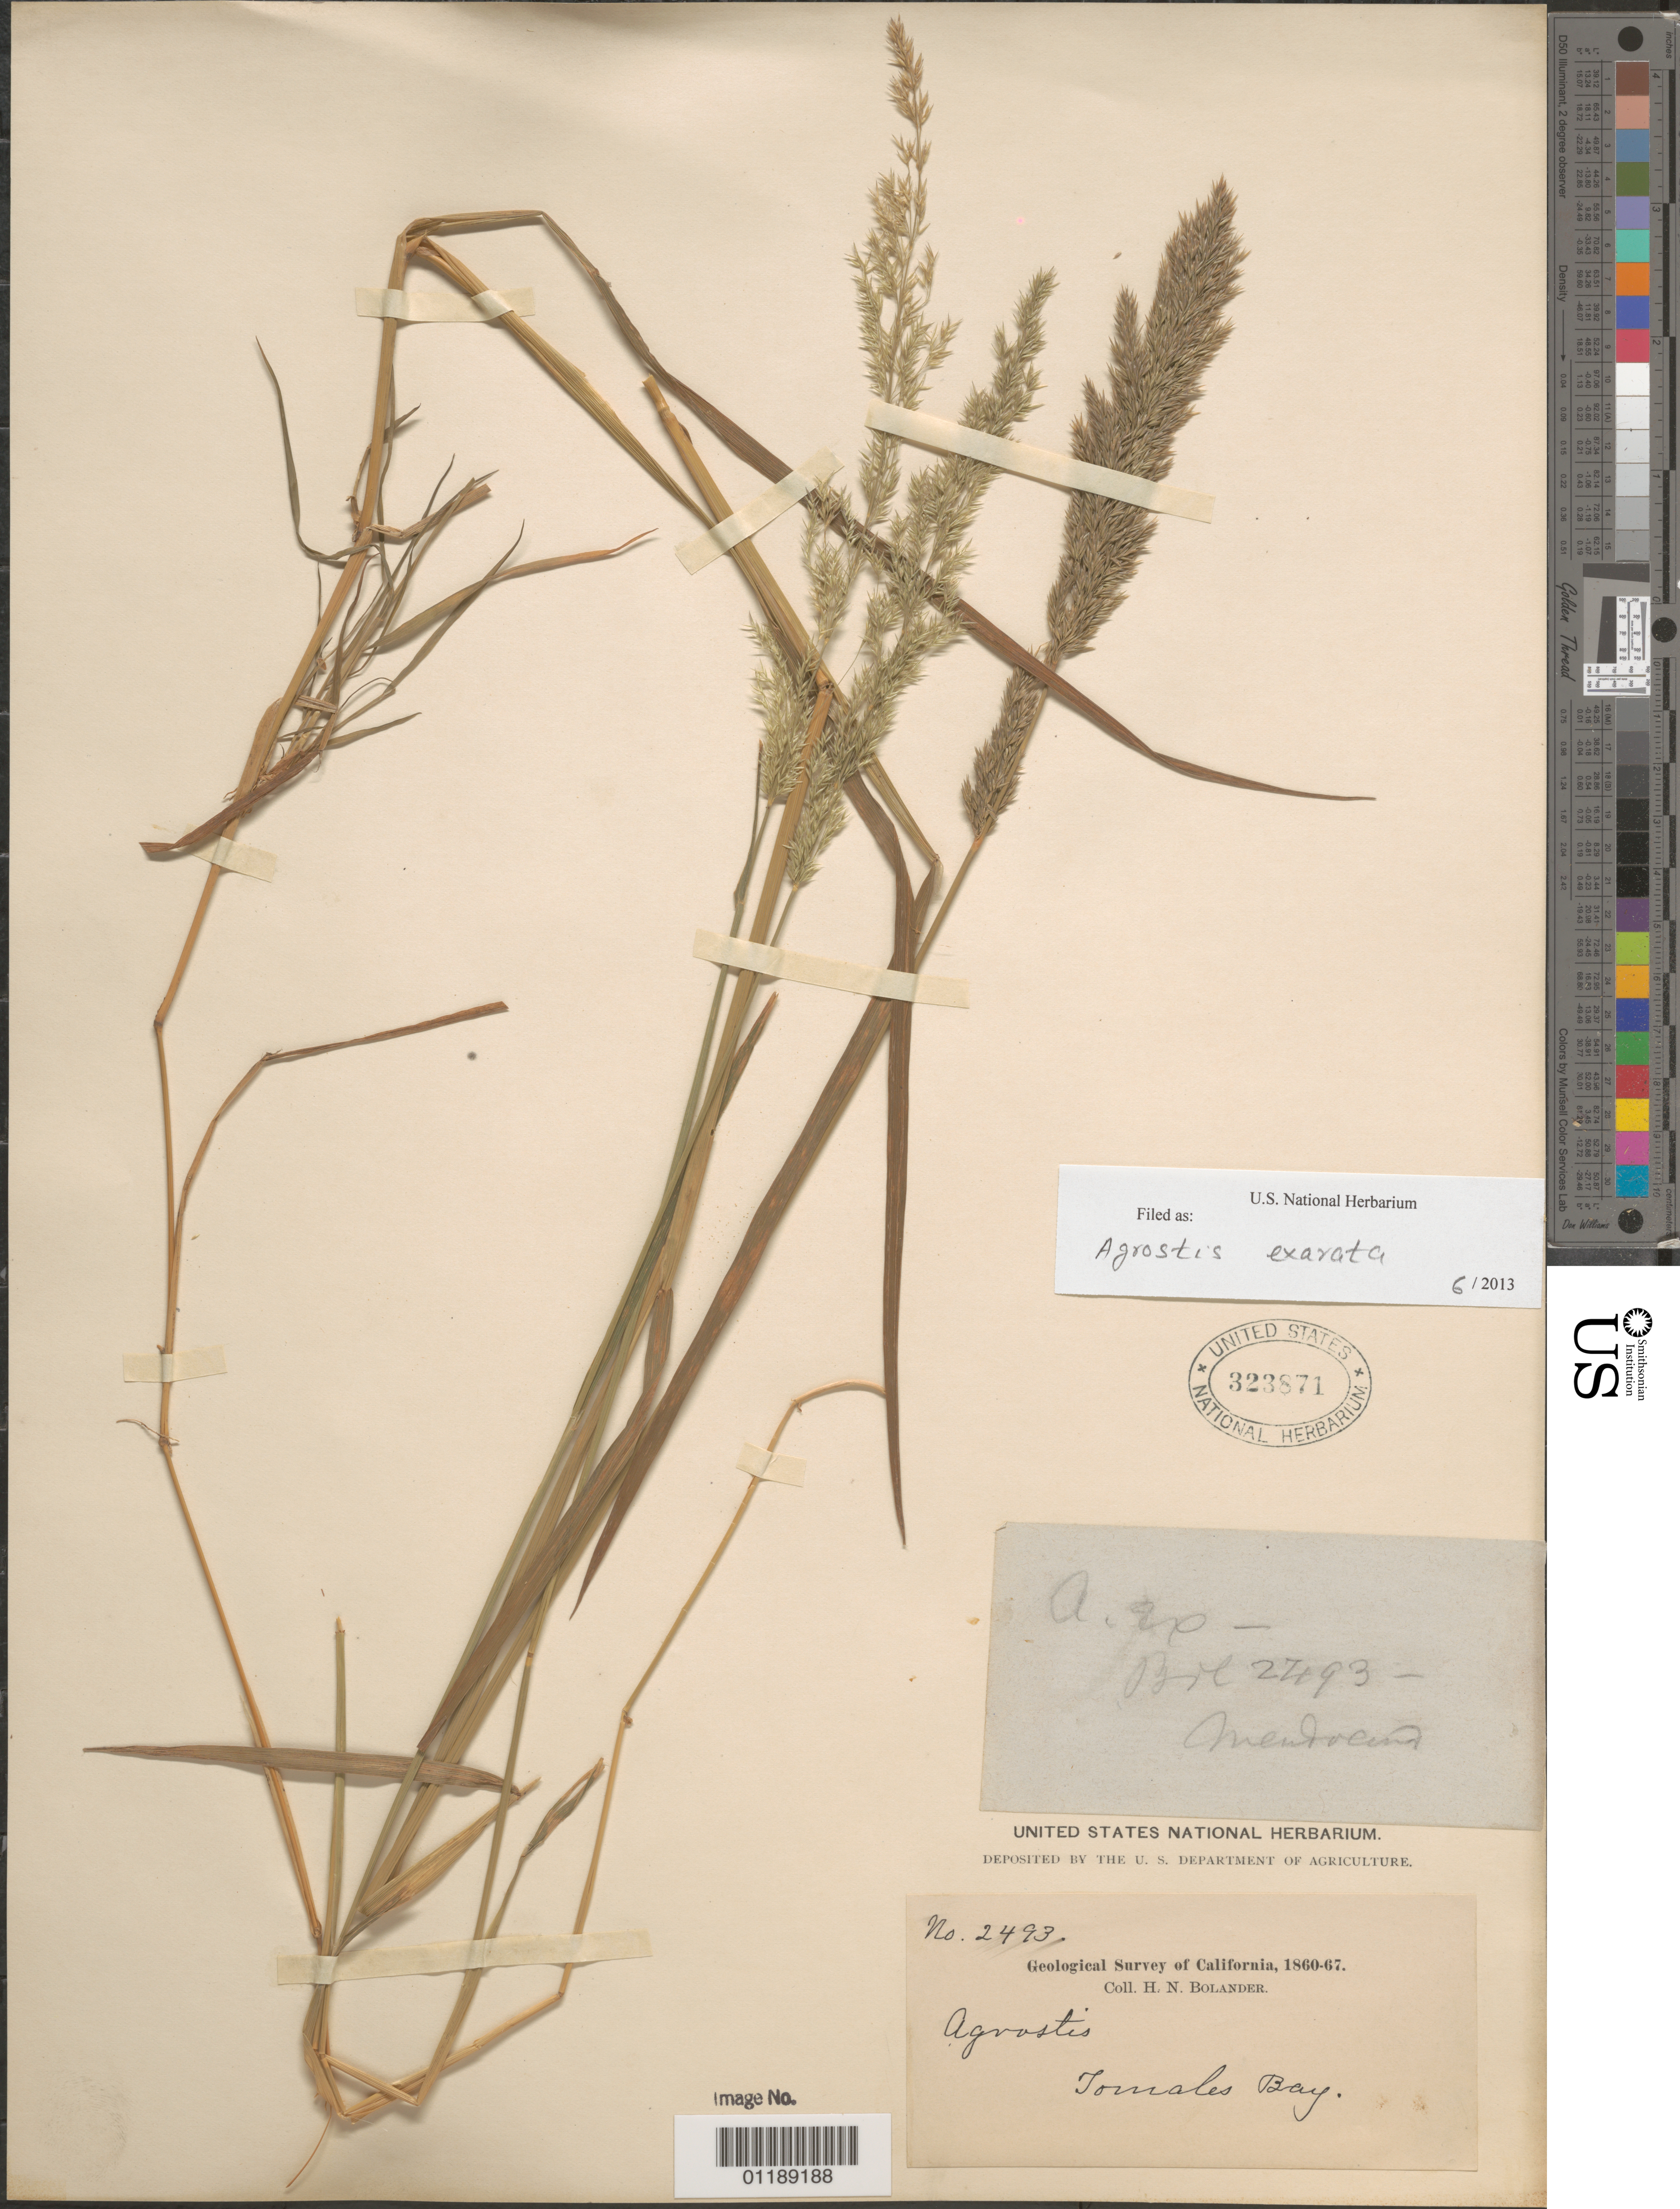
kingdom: Plantae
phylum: Tracheophyta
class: Liliopsida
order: Poales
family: Poaceae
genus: Agrostis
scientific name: Agrostis exarata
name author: Trin.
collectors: H. Bolander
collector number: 2493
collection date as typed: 1860 to -- --- 1867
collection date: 1860/1867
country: United States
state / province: California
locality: Tomales Bay.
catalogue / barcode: US 323871